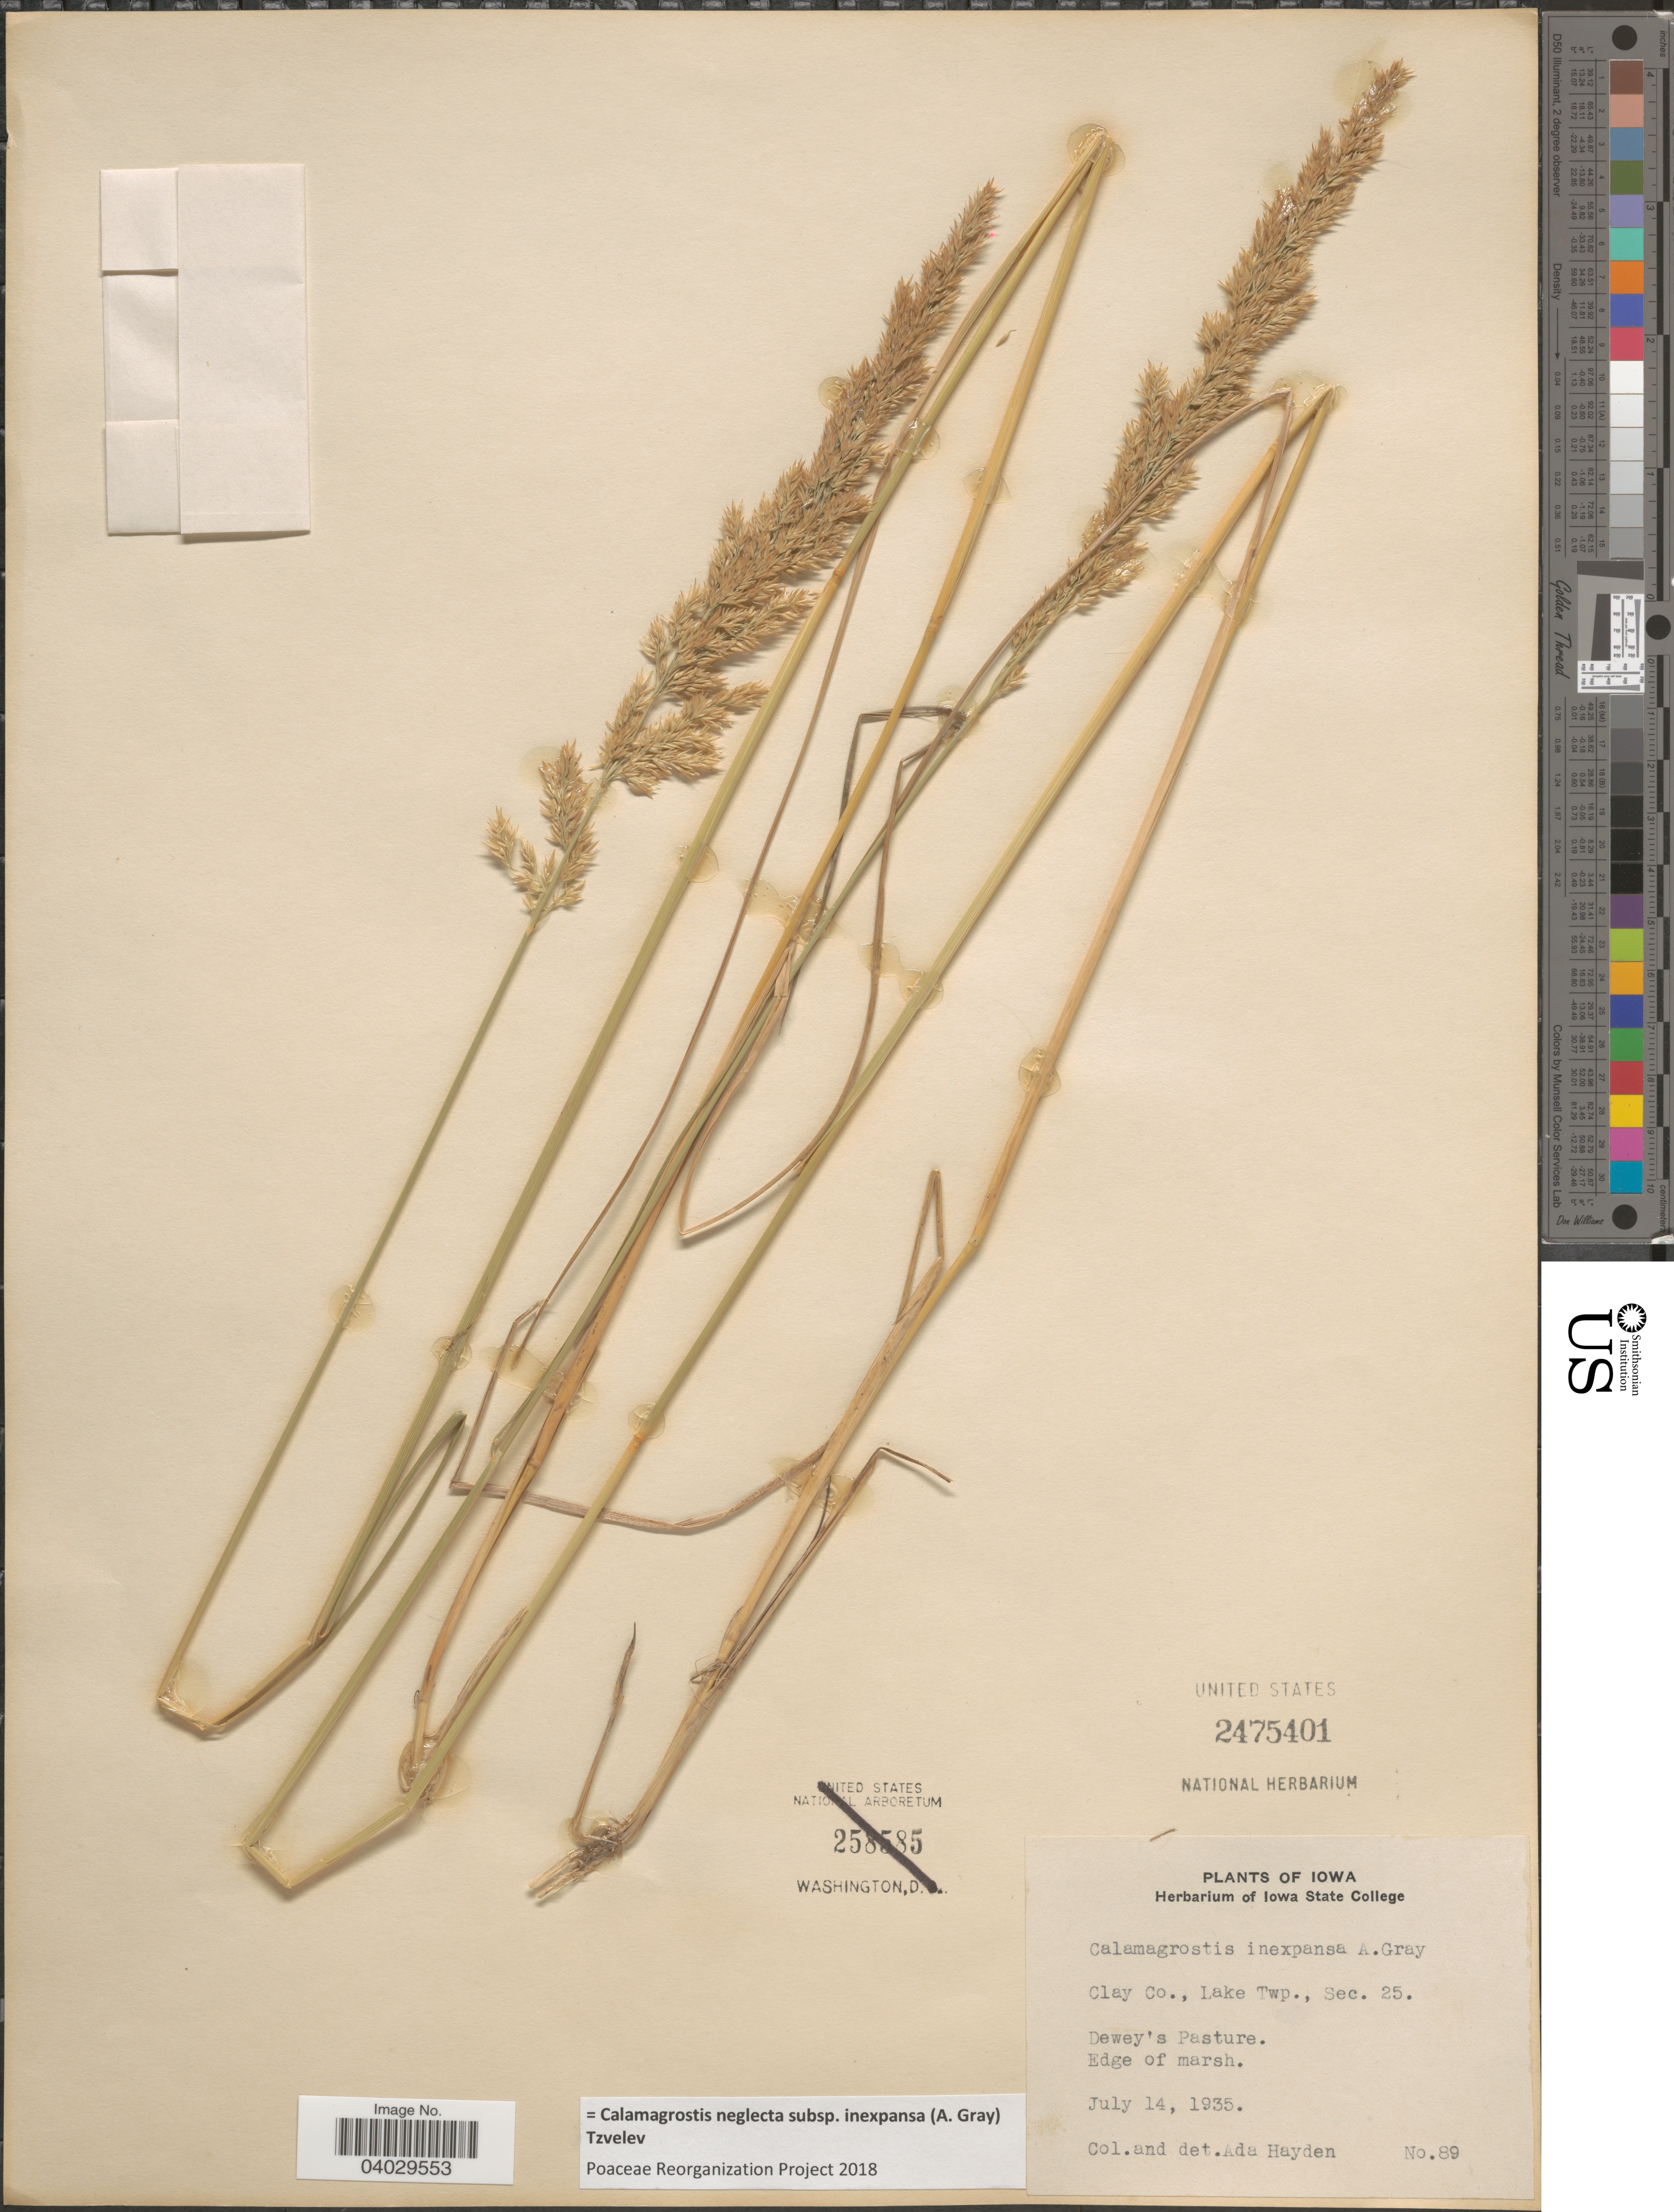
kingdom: Plantae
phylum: Tracheophyta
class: Liliopsida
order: Poales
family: Poaceae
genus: Calamagrostis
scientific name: Calamagrostis neglecta subsp. inexpansa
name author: (A. Gray) Tzvelev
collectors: Ada Hayden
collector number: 89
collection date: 1935-07-14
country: United States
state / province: Iowa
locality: Clay Co., Lake Twp., Sec. 25. Dewey's Pasture.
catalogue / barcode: US 2475401